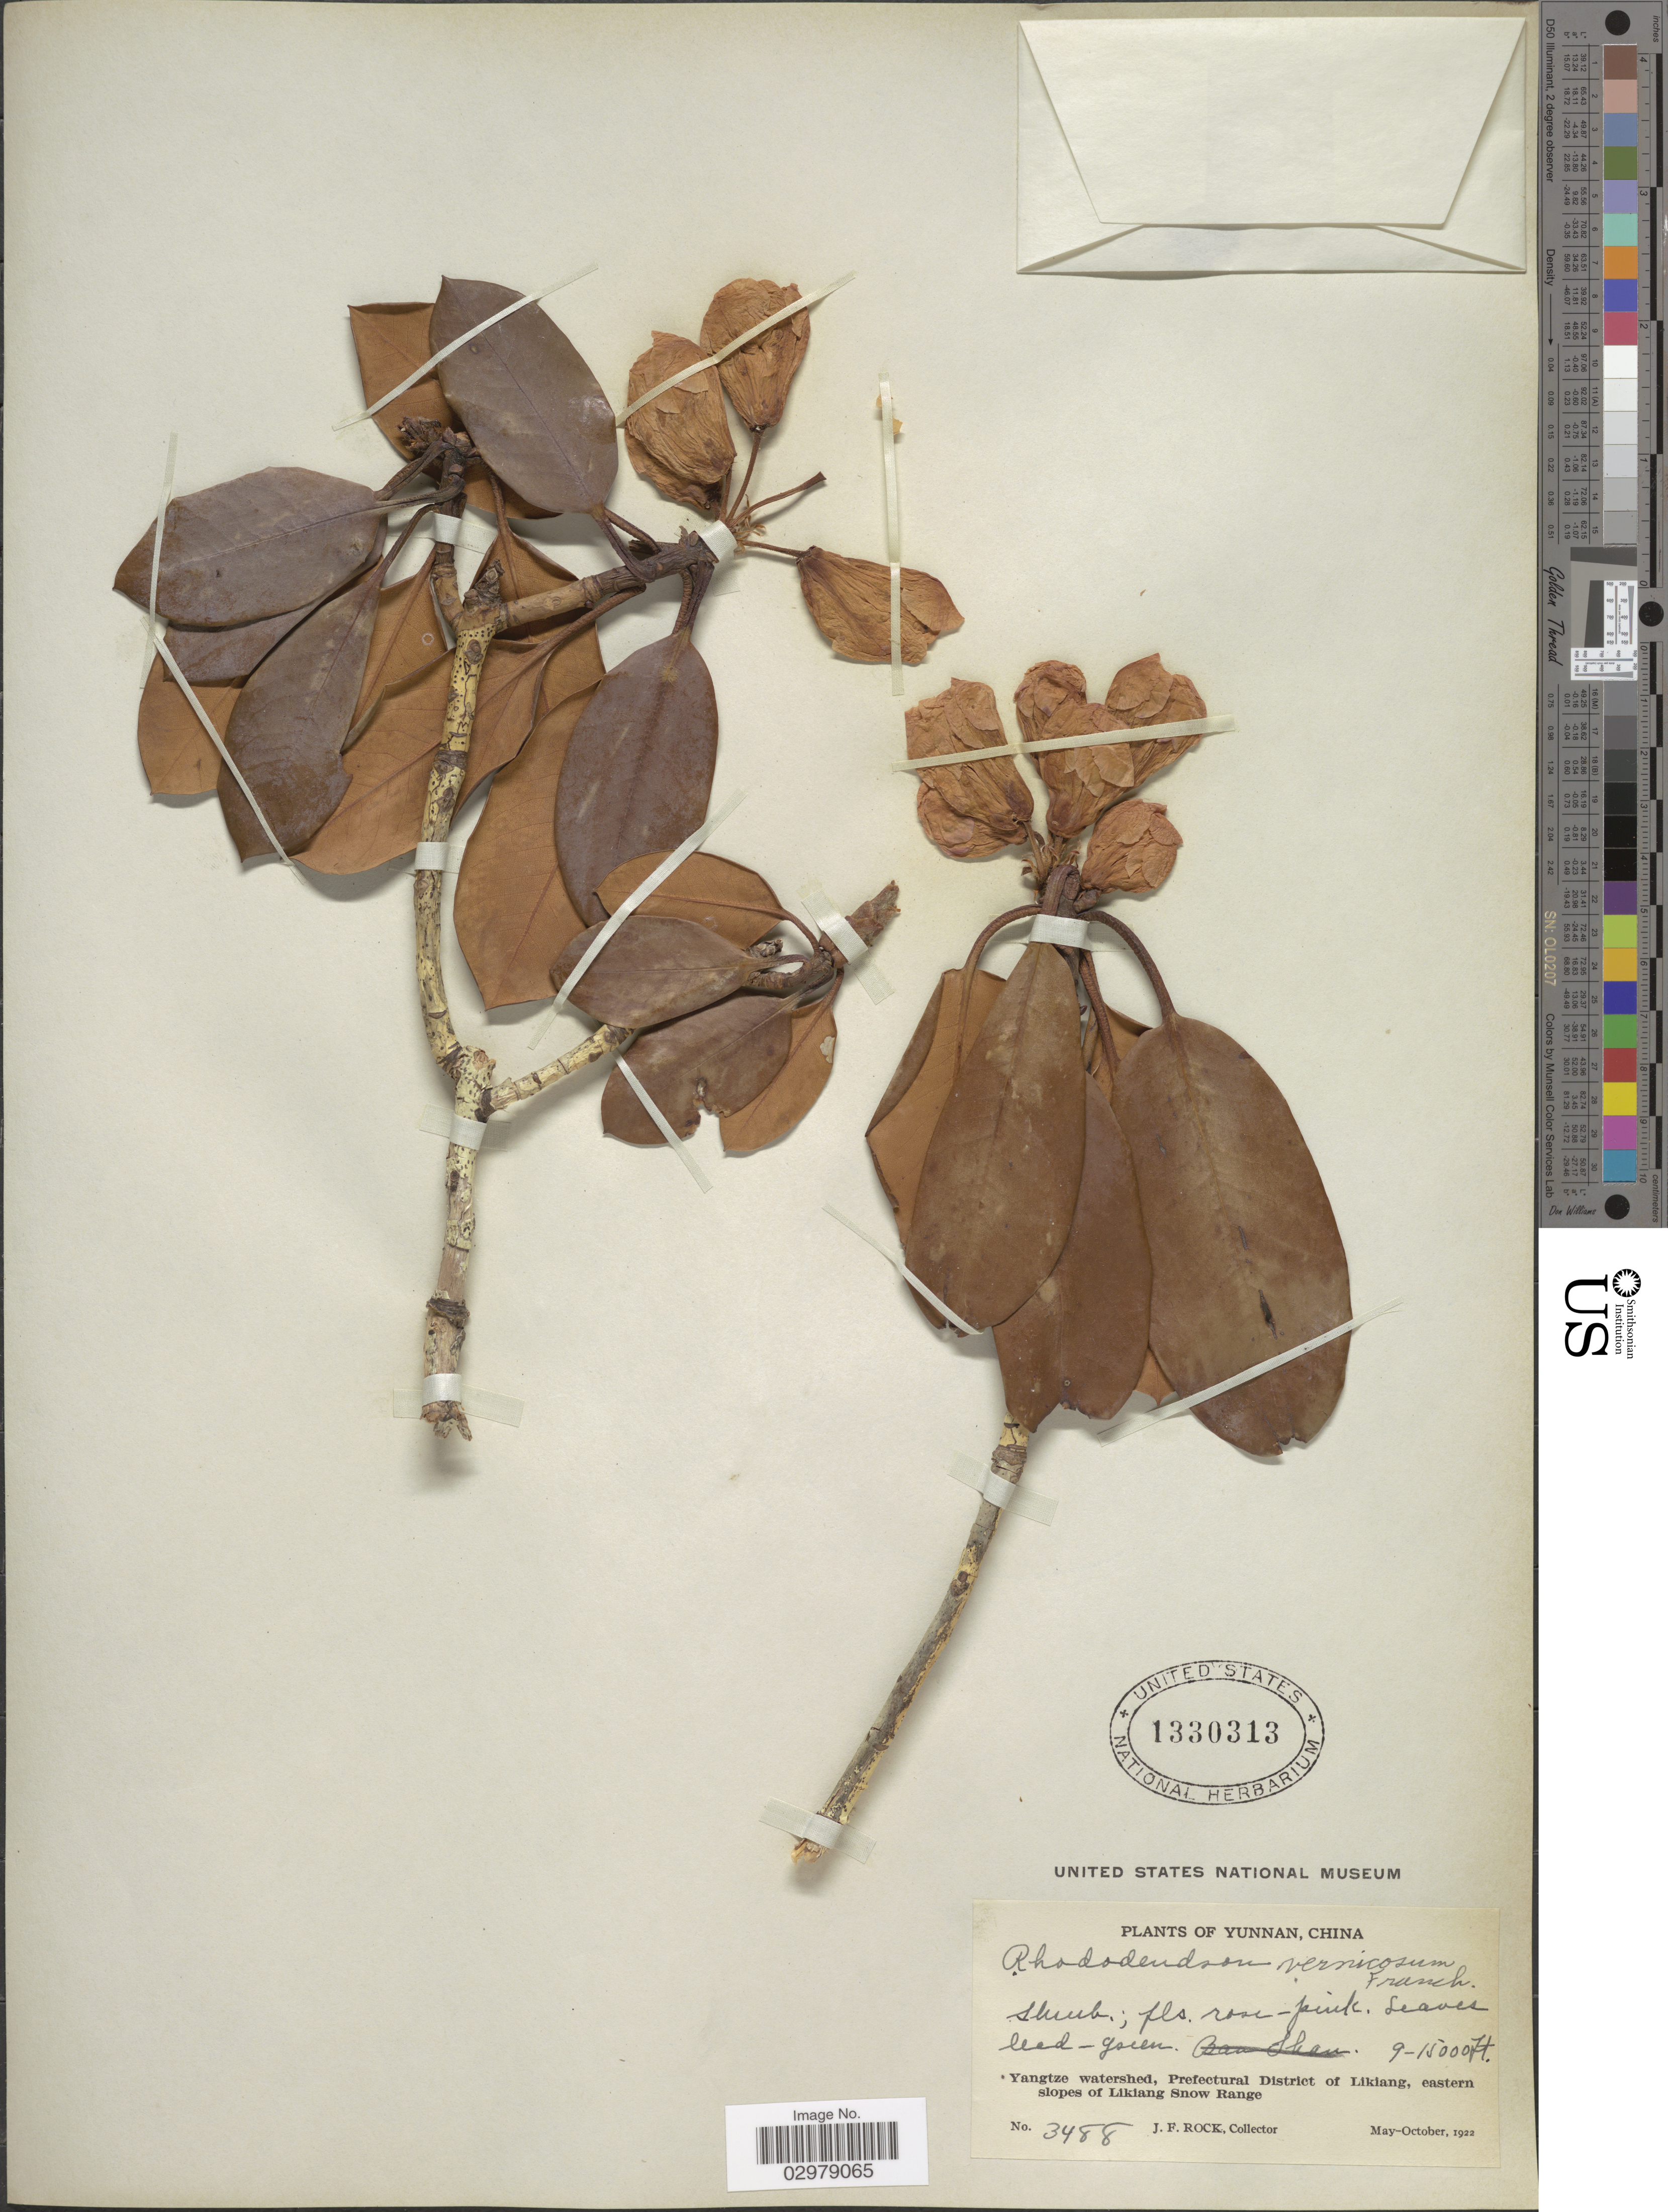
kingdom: Plantae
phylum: Tracheophyta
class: Magnoliopsida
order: Ericales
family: Ericaceae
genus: Rhododendron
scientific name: Rhododendron vernicosum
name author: Franch.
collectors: J. Rock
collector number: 3488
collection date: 1922-05/1922-10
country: China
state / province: Yunnan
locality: Yangtze watershed, Prefectural District of Likiang, eastern slopes of Likiang Snow Range.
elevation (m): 2743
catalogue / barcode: US 1330313